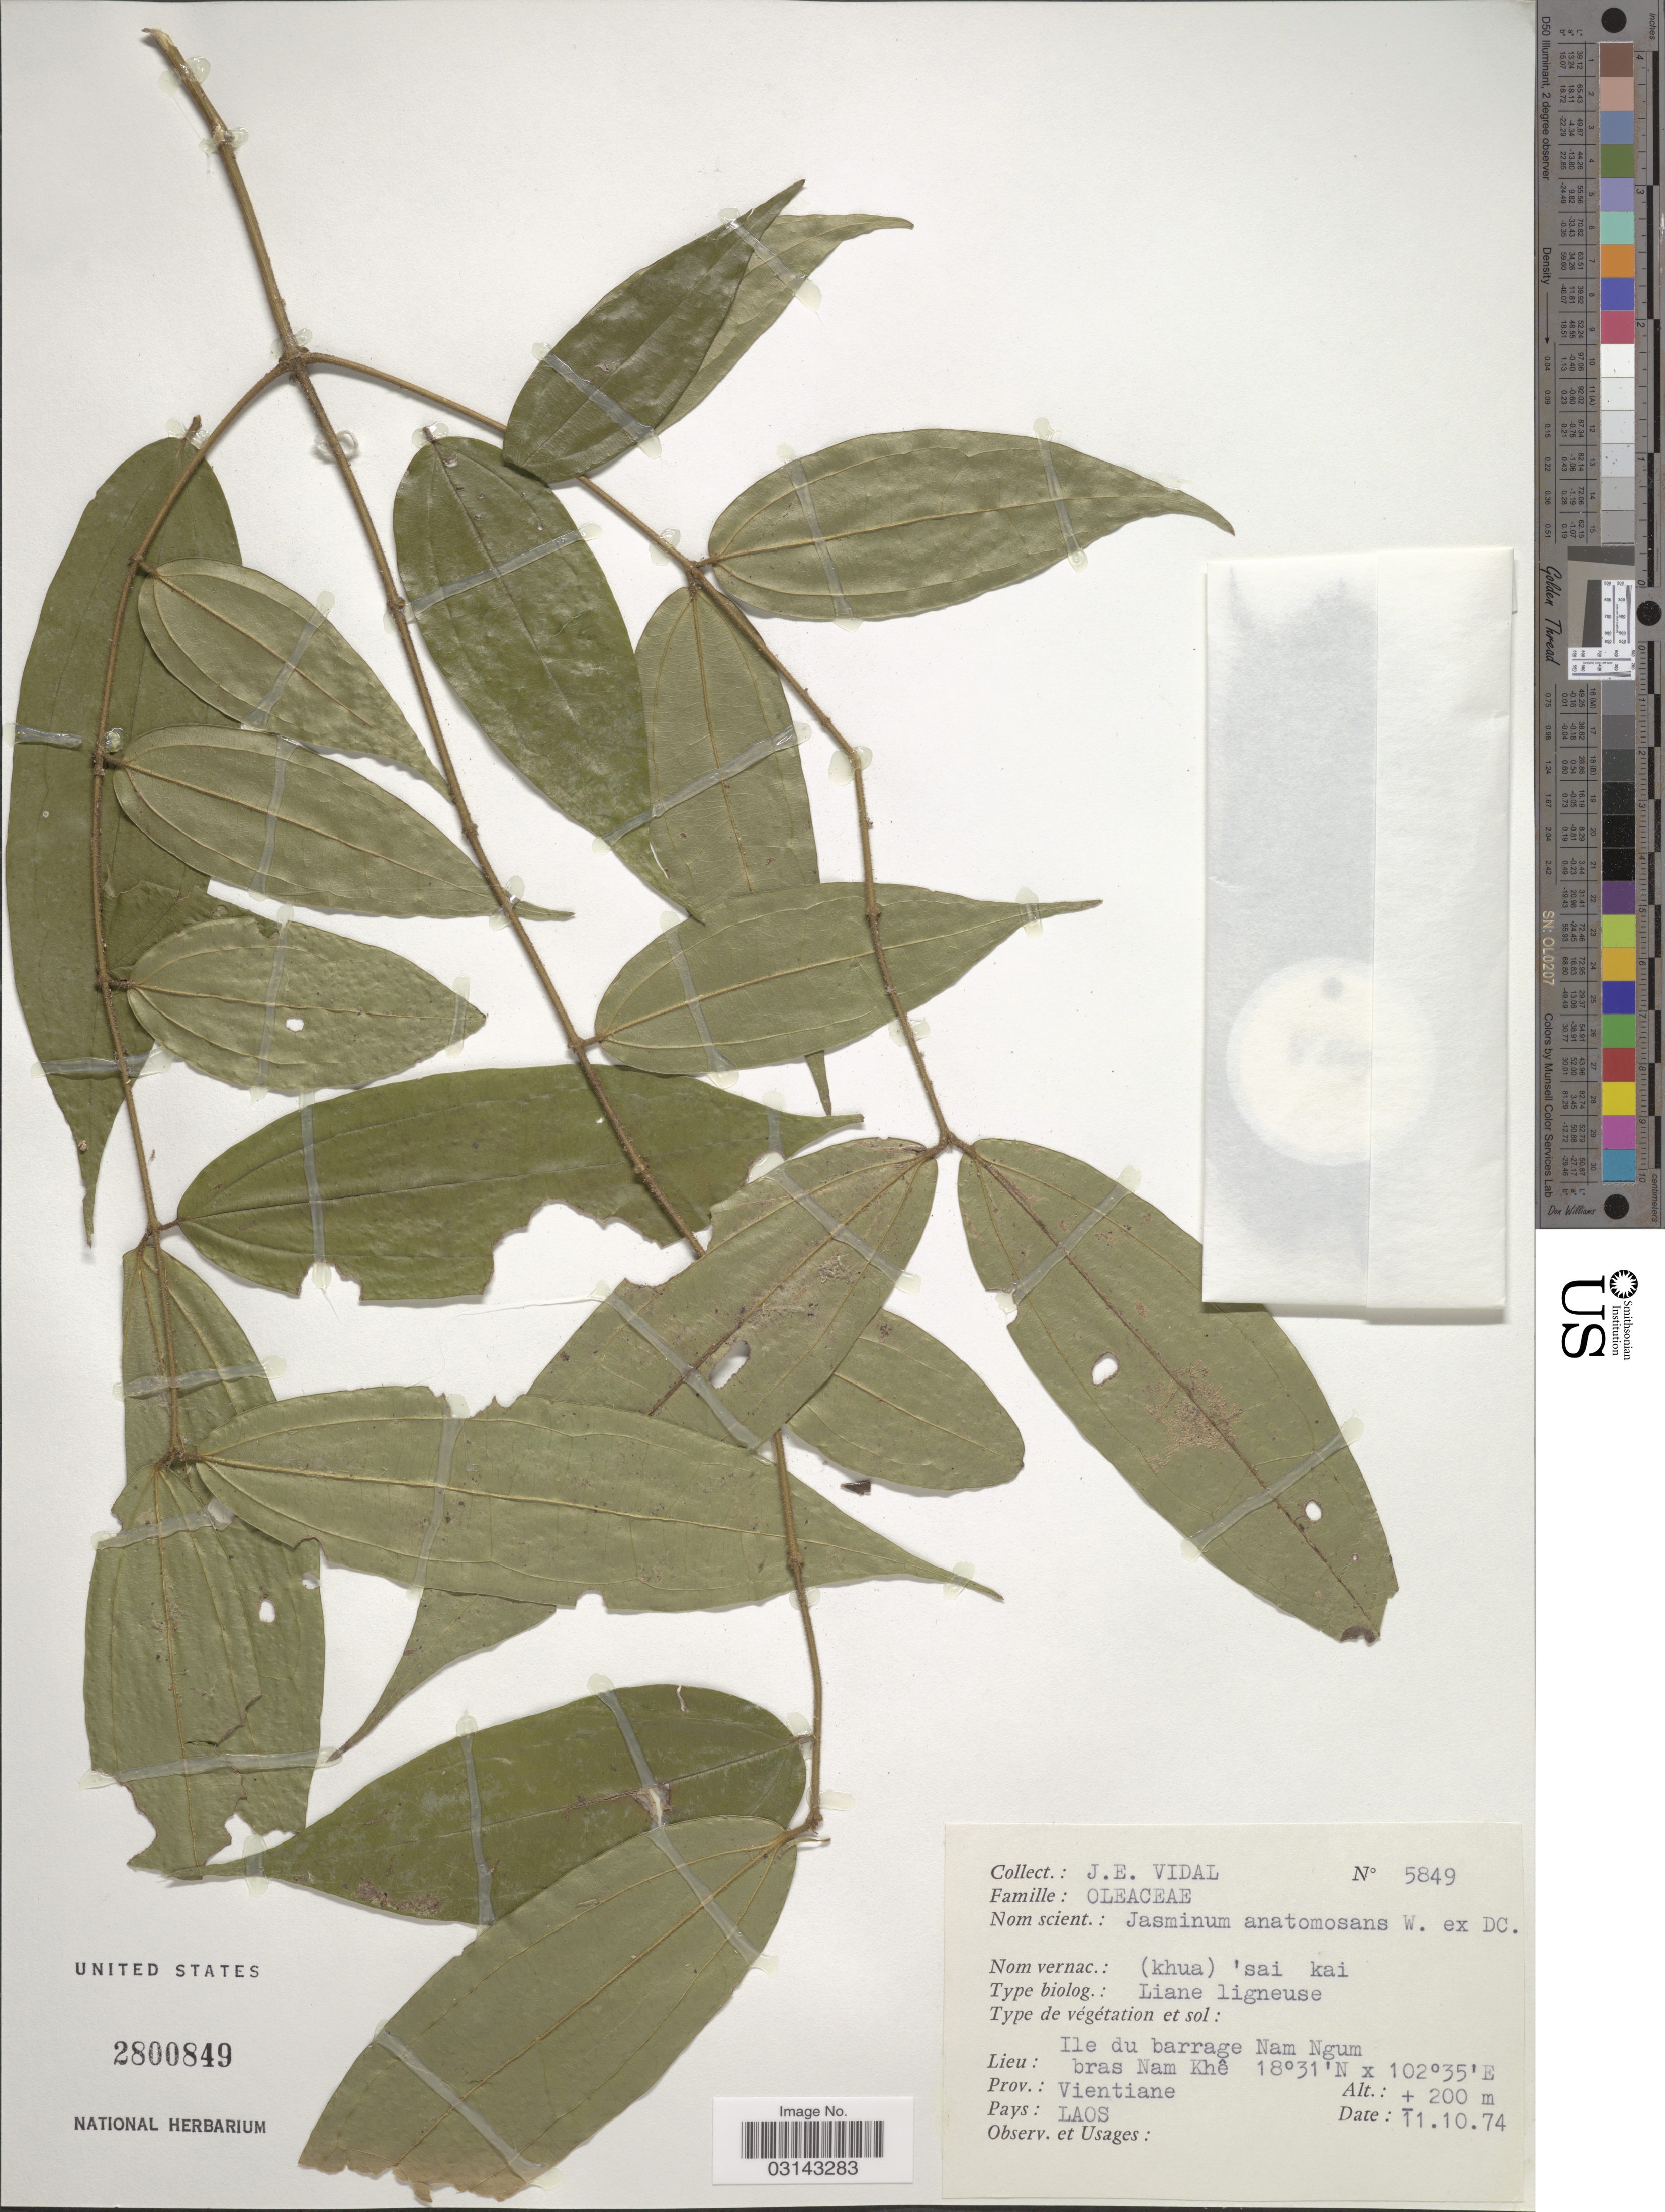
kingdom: Plantae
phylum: Tracheophyta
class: Magnoliopsida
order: Lamiales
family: Oleaceae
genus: Jasminum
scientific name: Jasminum anastomosans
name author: Wall. & A. DC.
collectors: J. E. Vidal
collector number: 5849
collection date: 1974-10-11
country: Laos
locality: Ile du barrage Nam Ngum bras Nam Khê. Prov.: Vientiane.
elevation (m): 200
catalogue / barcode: US 2800849